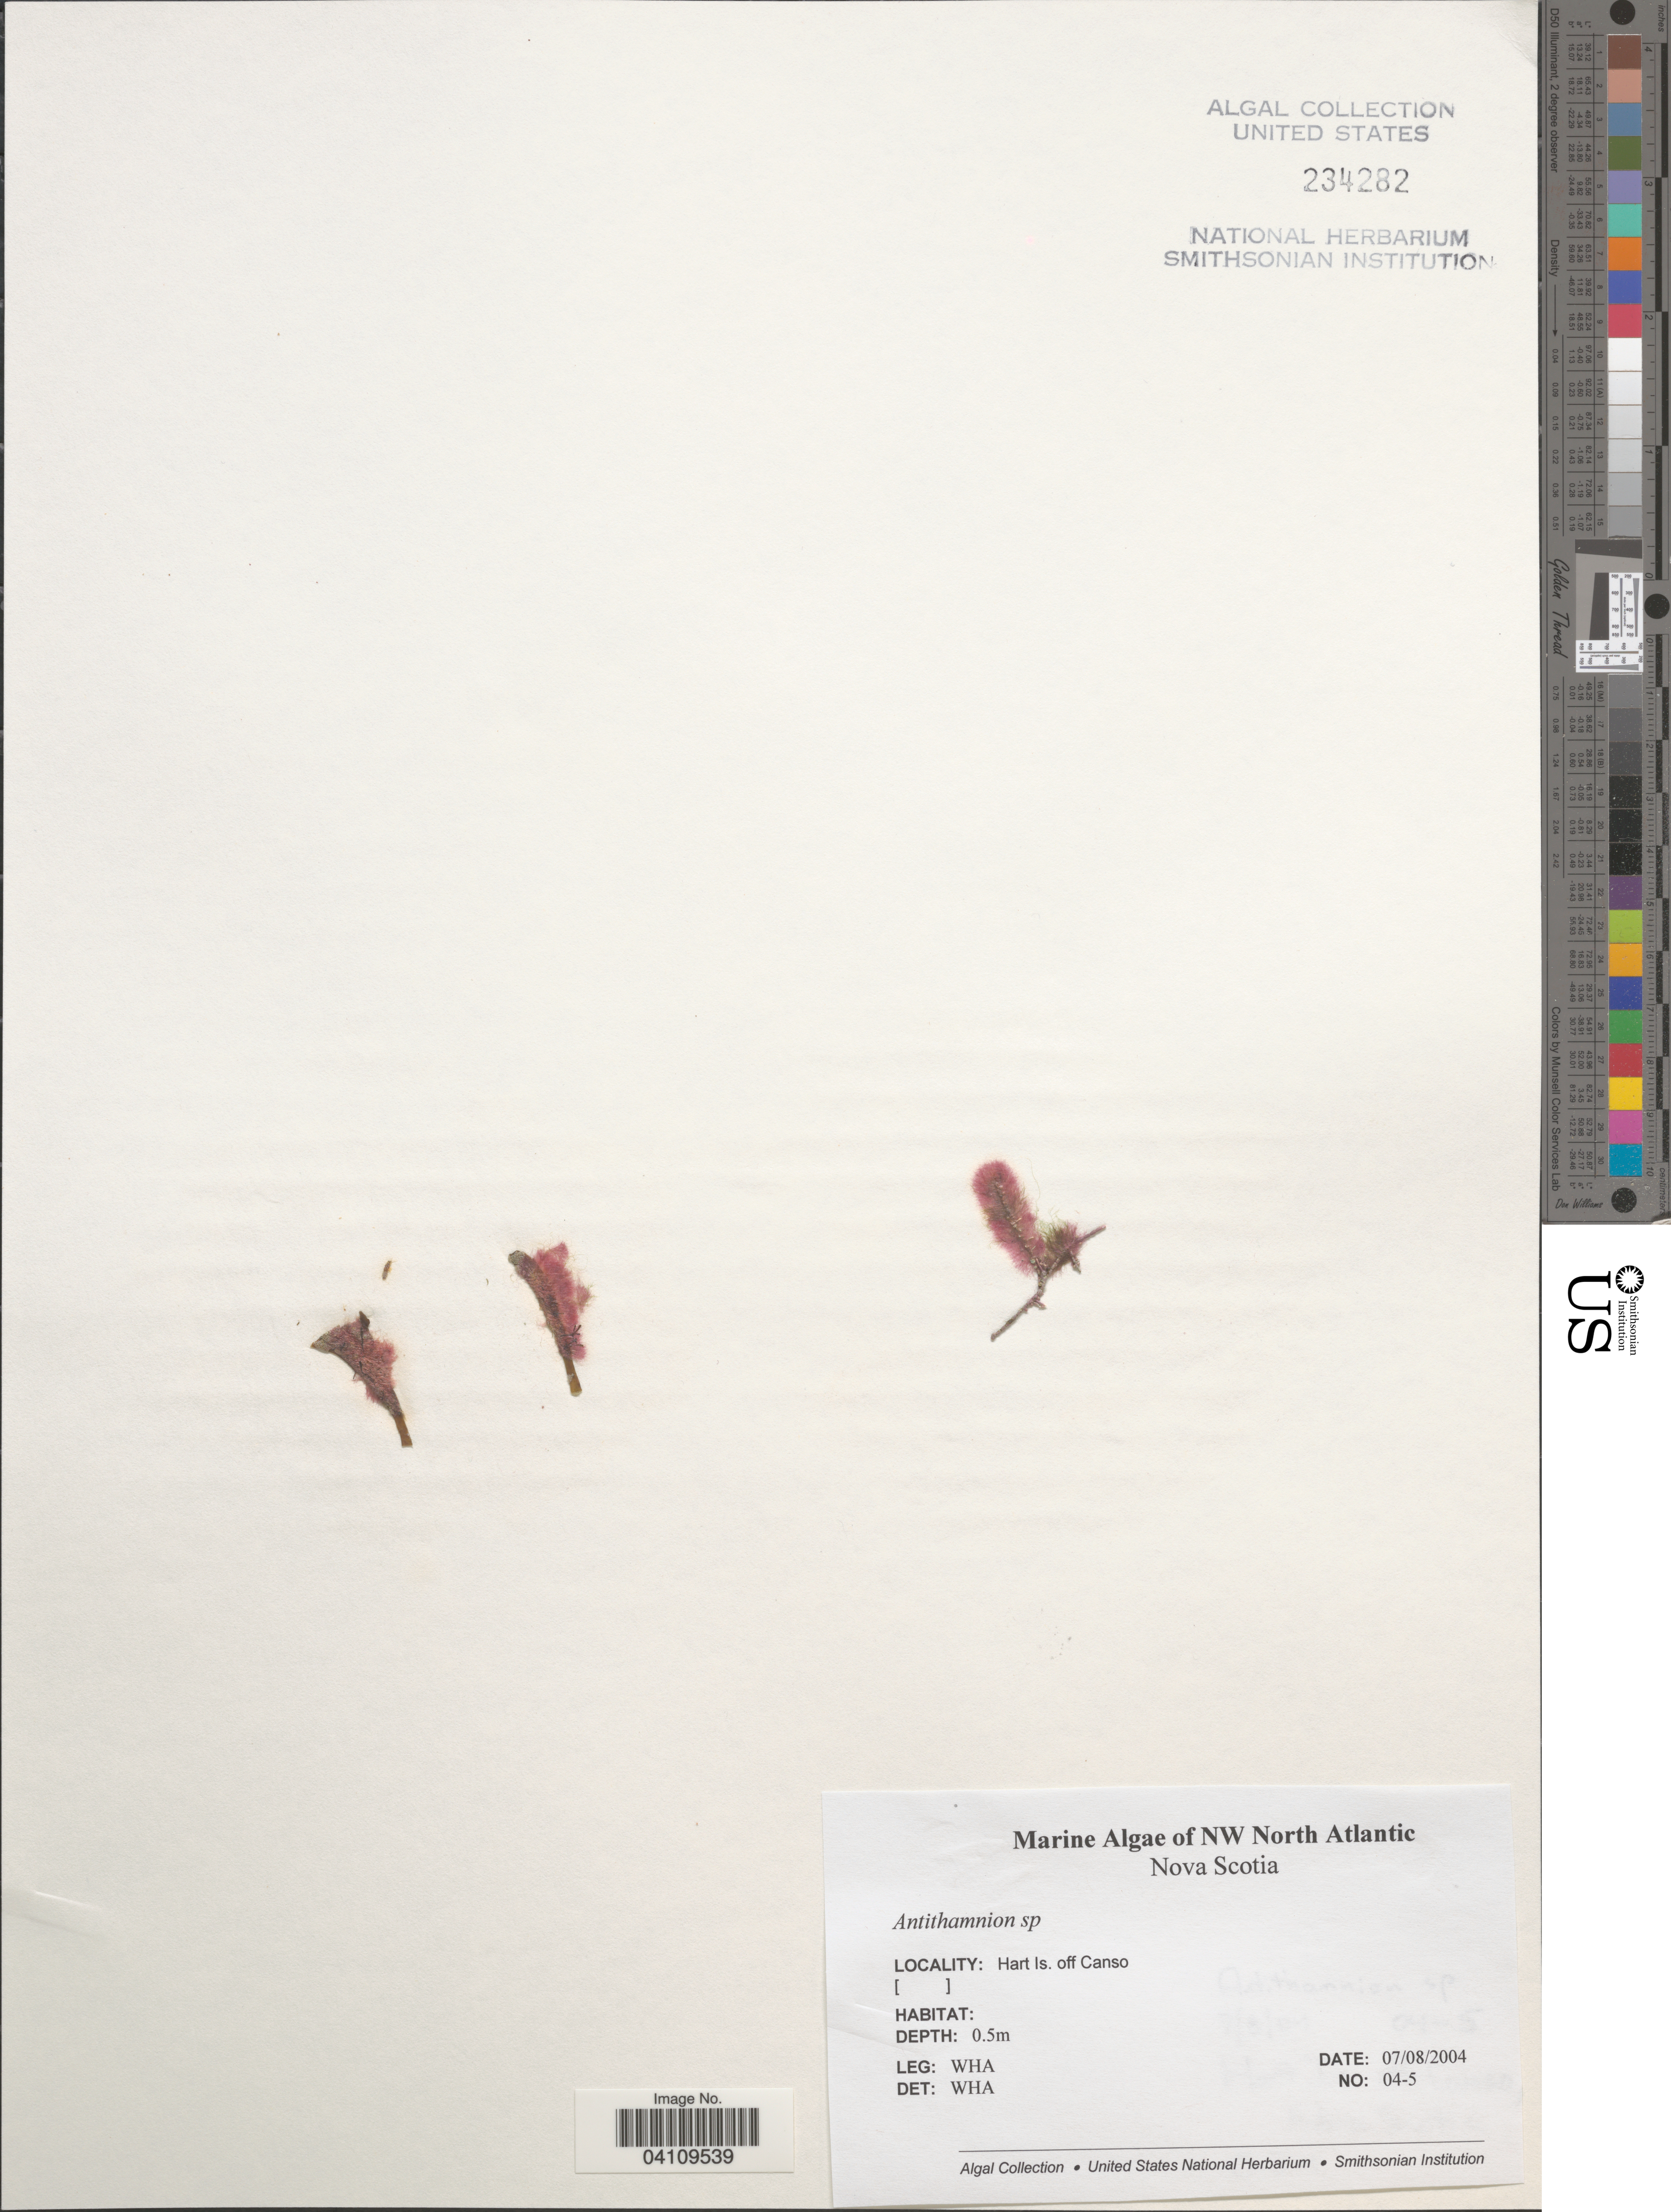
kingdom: Plantae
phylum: Rhodophyta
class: Florideophyceae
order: Ceramiales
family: Ceramiaceae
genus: Antithamnion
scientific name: Antithamnion sp.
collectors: W. H. Adey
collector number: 04-5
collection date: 2004-08-07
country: Canada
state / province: Nova Scotia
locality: NW North Atlantic. Hart Is. off Canso.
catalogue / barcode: US 234282